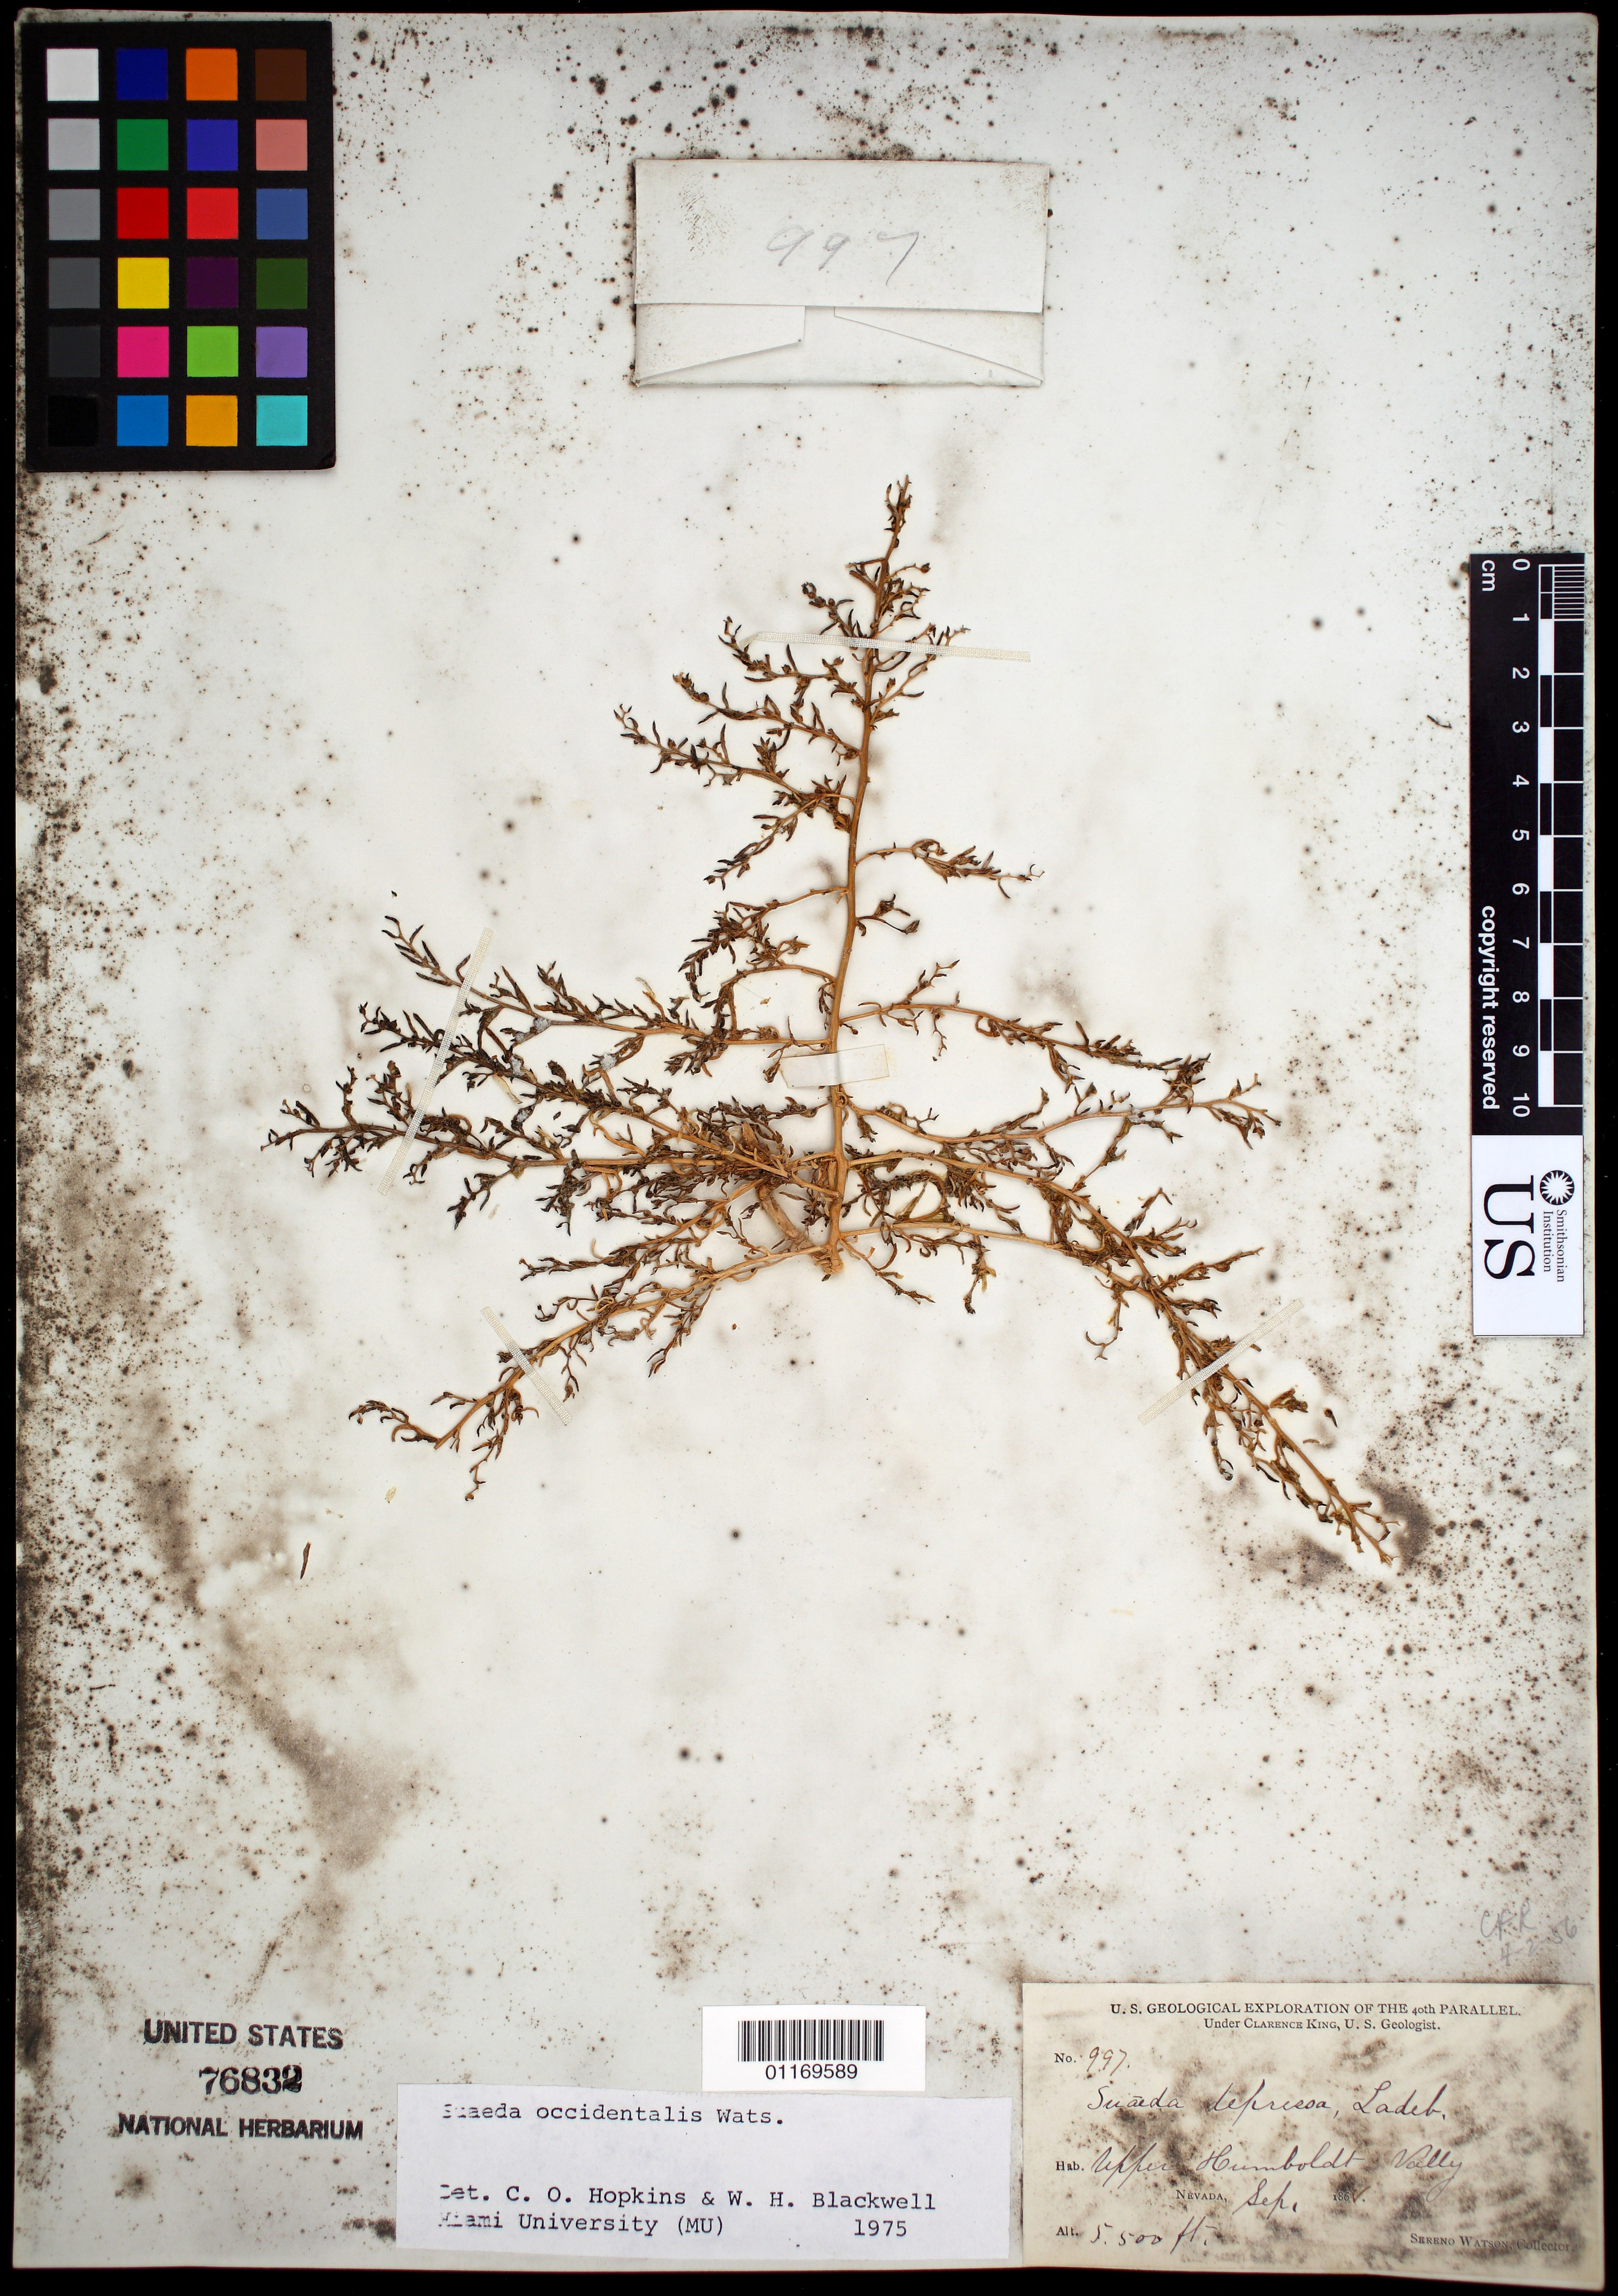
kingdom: Plantae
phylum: Tracheophyta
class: Magnoliopsida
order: Caryophyllales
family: Amaranthaceae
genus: Suaeda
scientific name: Suaeda occidentalis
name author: (S. Watson) S. Watson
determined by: Hopkins, C. O.; Blackwell, W. H.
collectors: S. Watson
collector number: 997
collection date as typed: Sep 1868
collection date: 1868-09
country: United States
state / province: Nevada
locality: Upper Humboldt Valley.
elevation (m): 1676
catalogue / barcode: US 76832